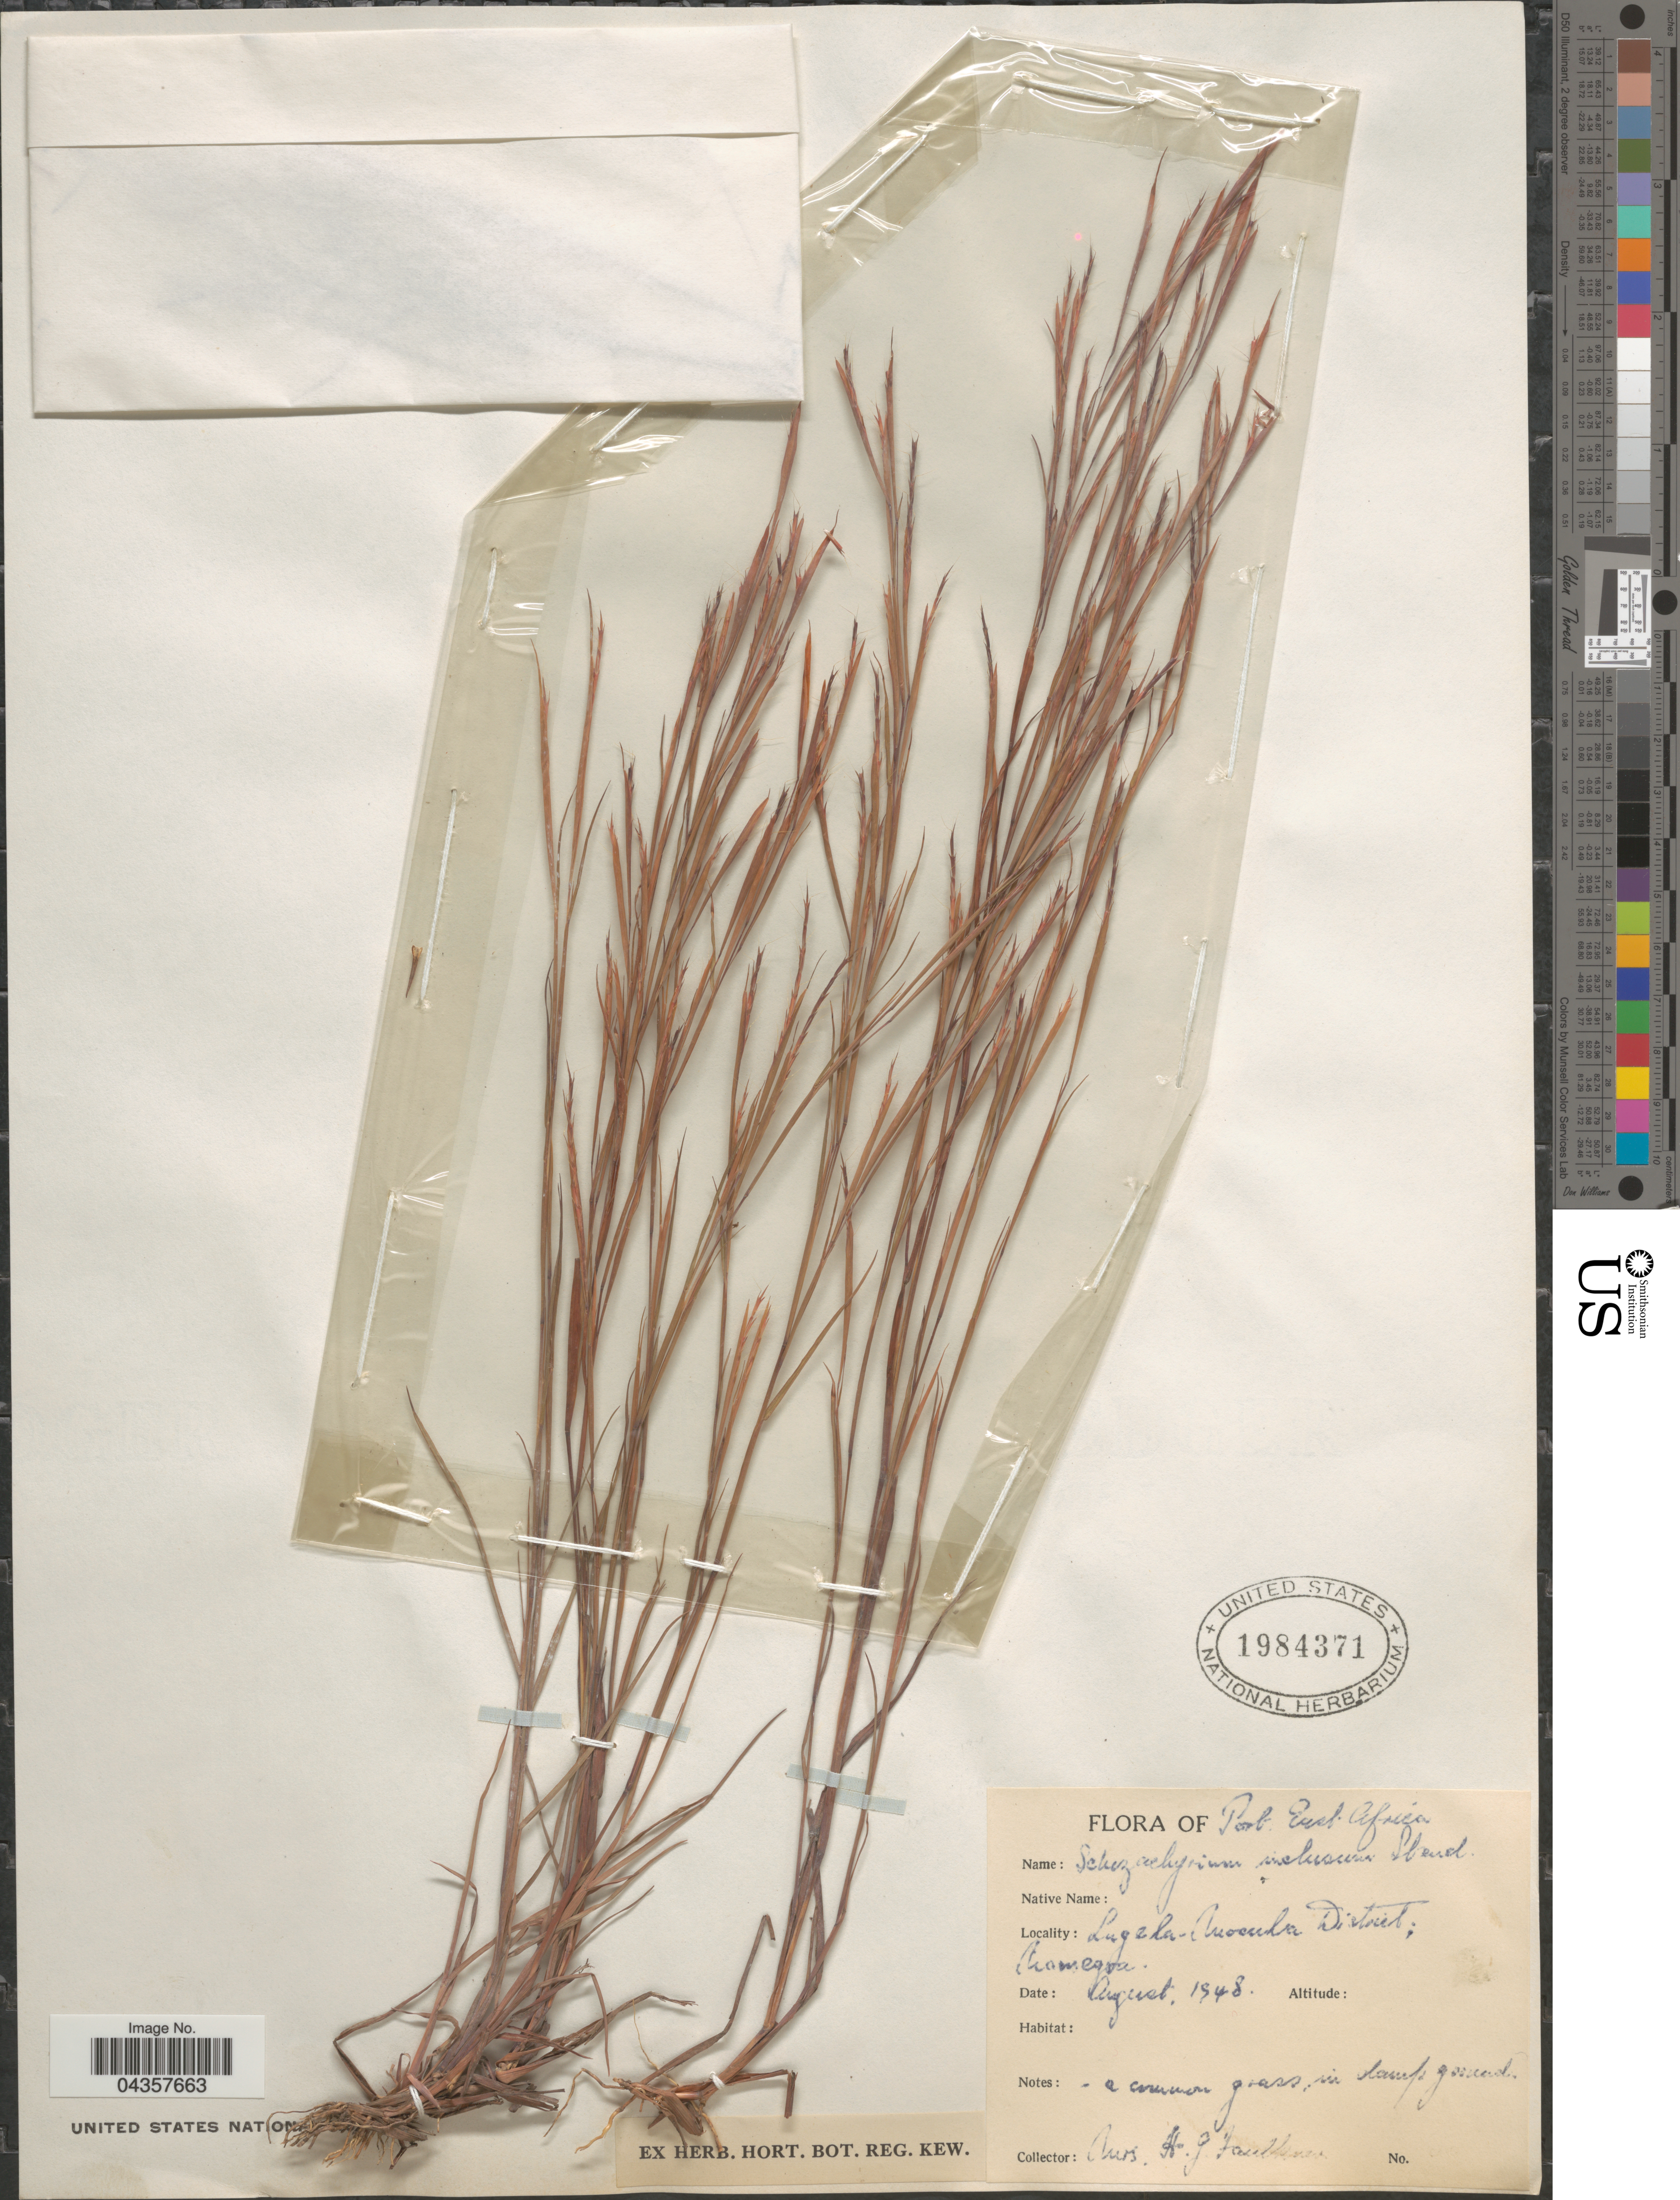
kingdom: Plantae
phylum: Tracheophyta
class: Liliopsida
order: Poales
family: Poaceae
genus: Schizachyrium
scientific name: Schizachyrium exile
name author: (Hochst.) Pilg.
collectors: H. Faulkner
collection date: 1948-08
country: Mozambique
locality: Port East Africa. Lugela-Mocuba District, Namagoa.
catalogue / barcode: US 1984371